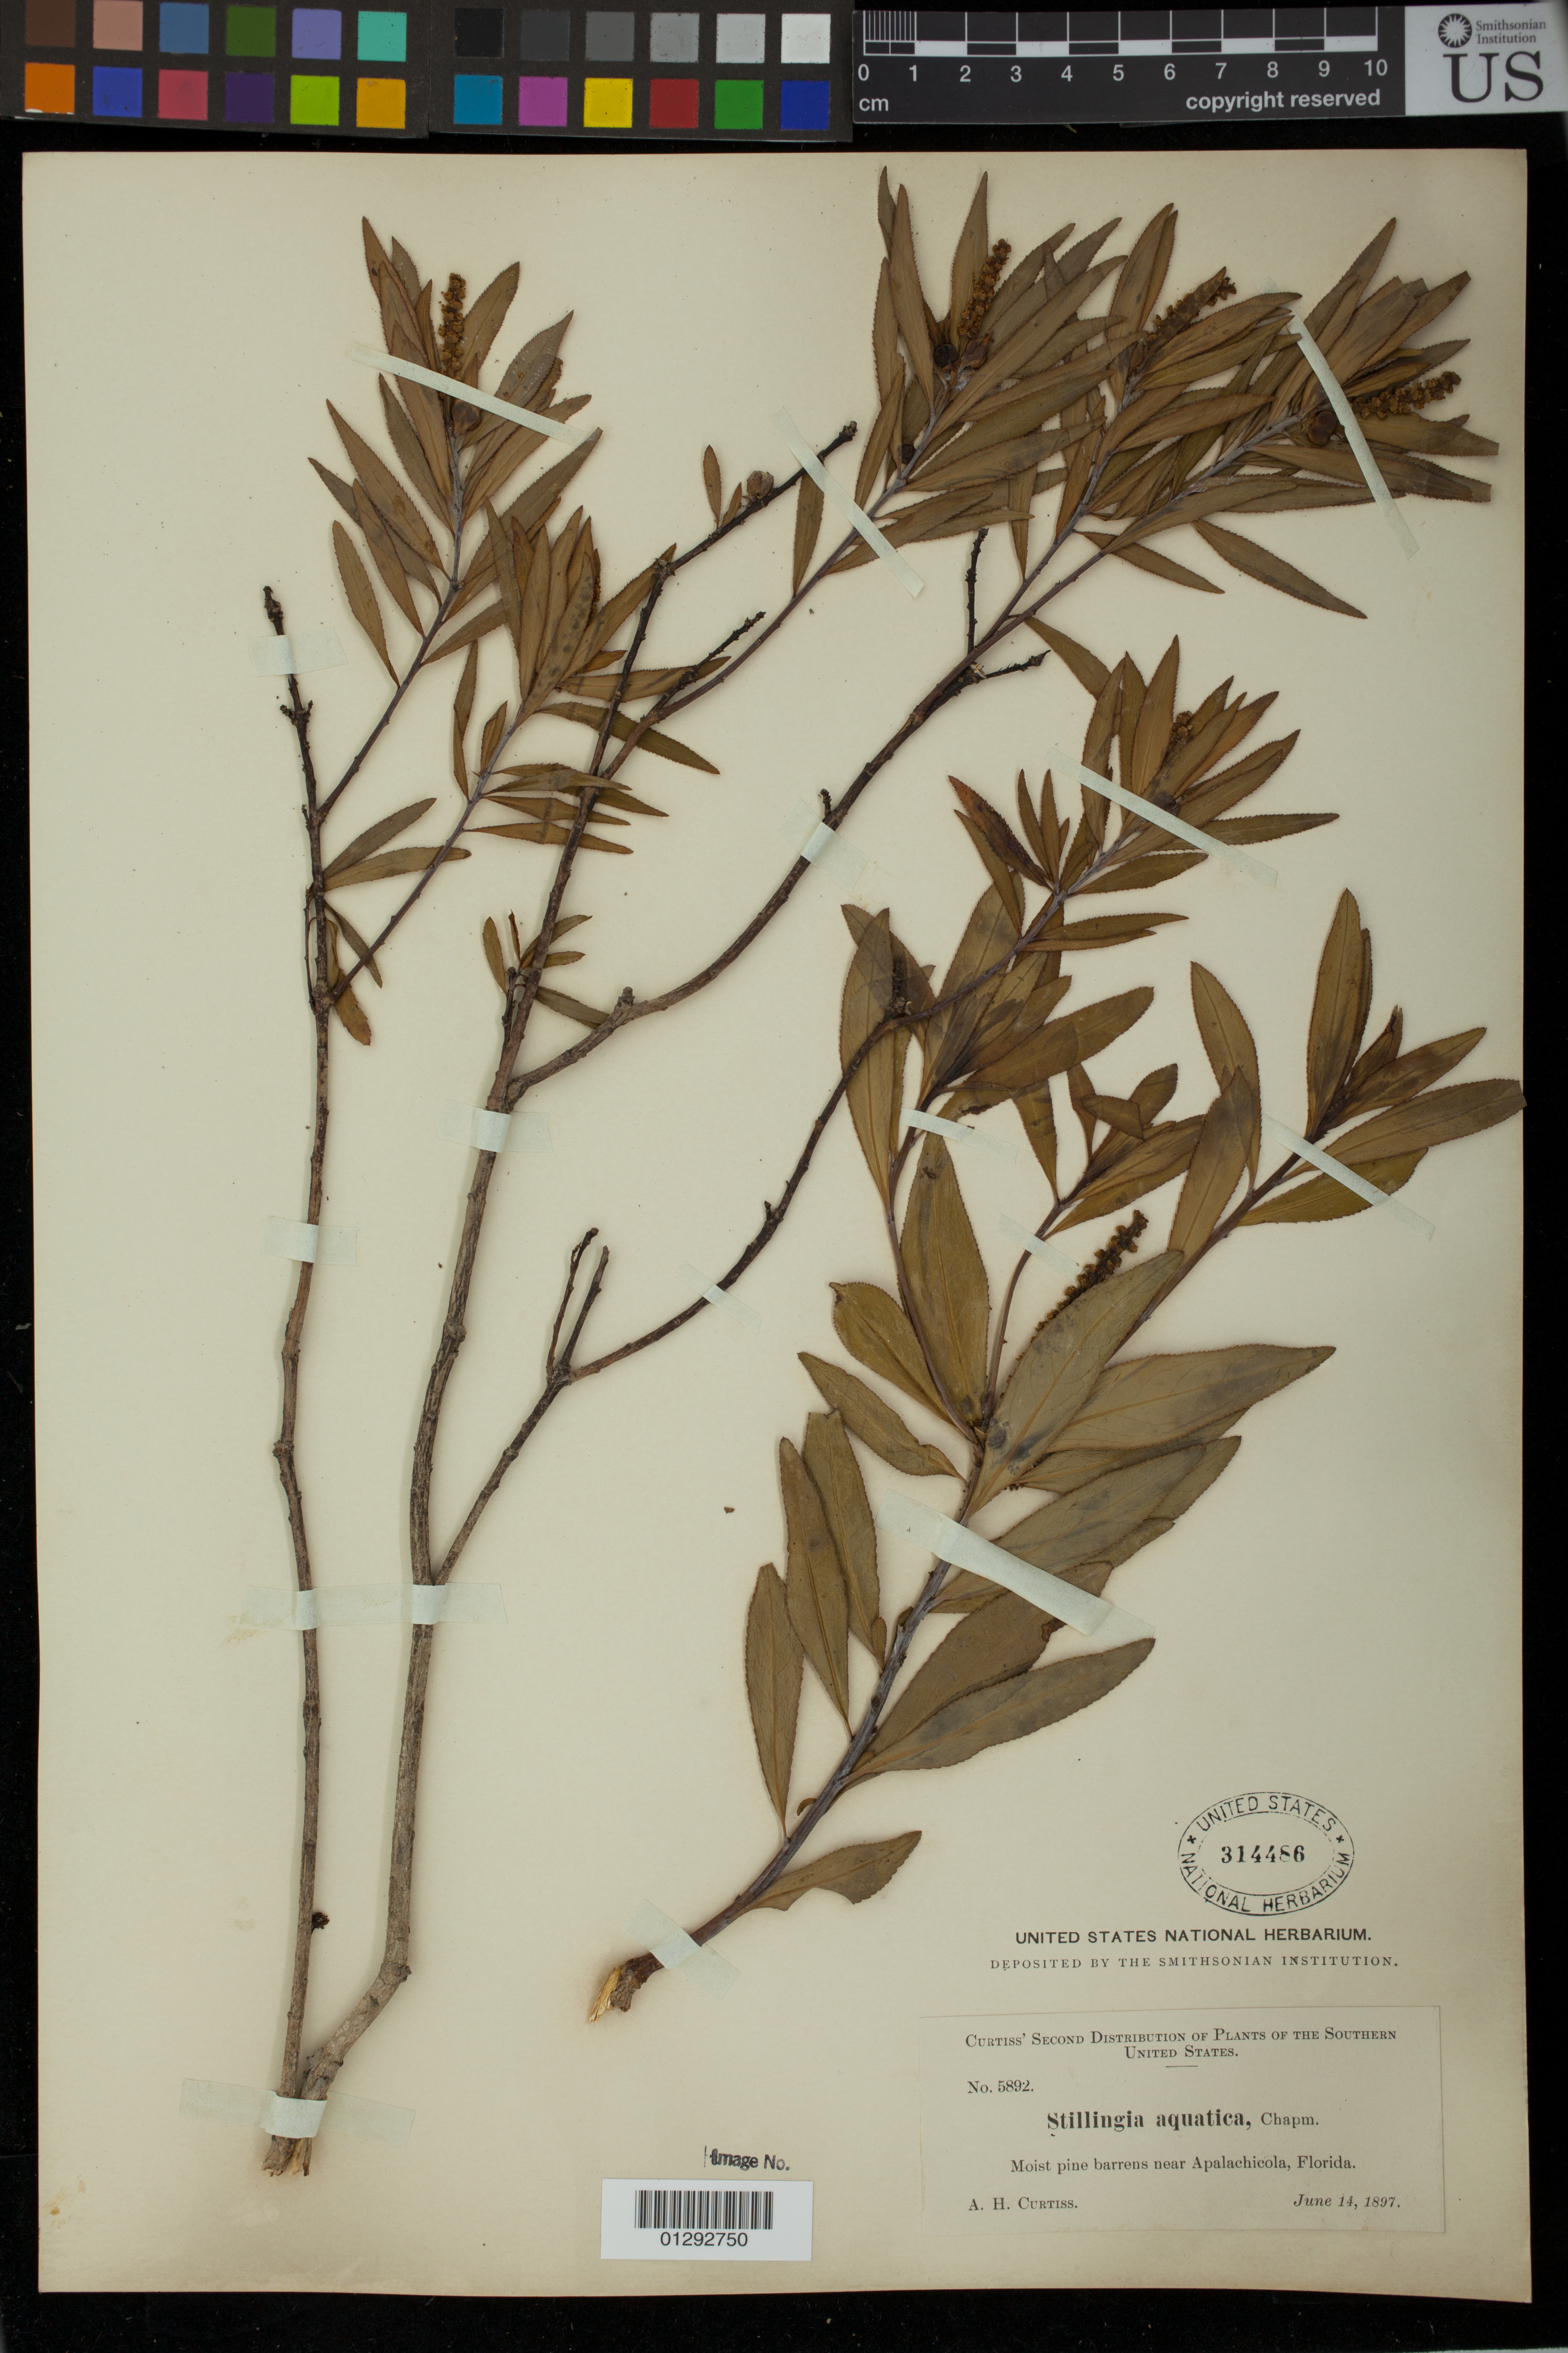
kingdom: Plantae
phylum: Tracheophyta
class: Magnoliopsida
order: Malpighiales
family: Euphorbiaceae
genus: Stillingia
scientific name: Stillingia aquatica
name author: Chapm.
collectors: A. H. Curtiss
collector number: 5892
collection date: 1897-06-14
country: United States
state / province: Florida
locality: Apalachicola.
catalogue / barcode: US 314486